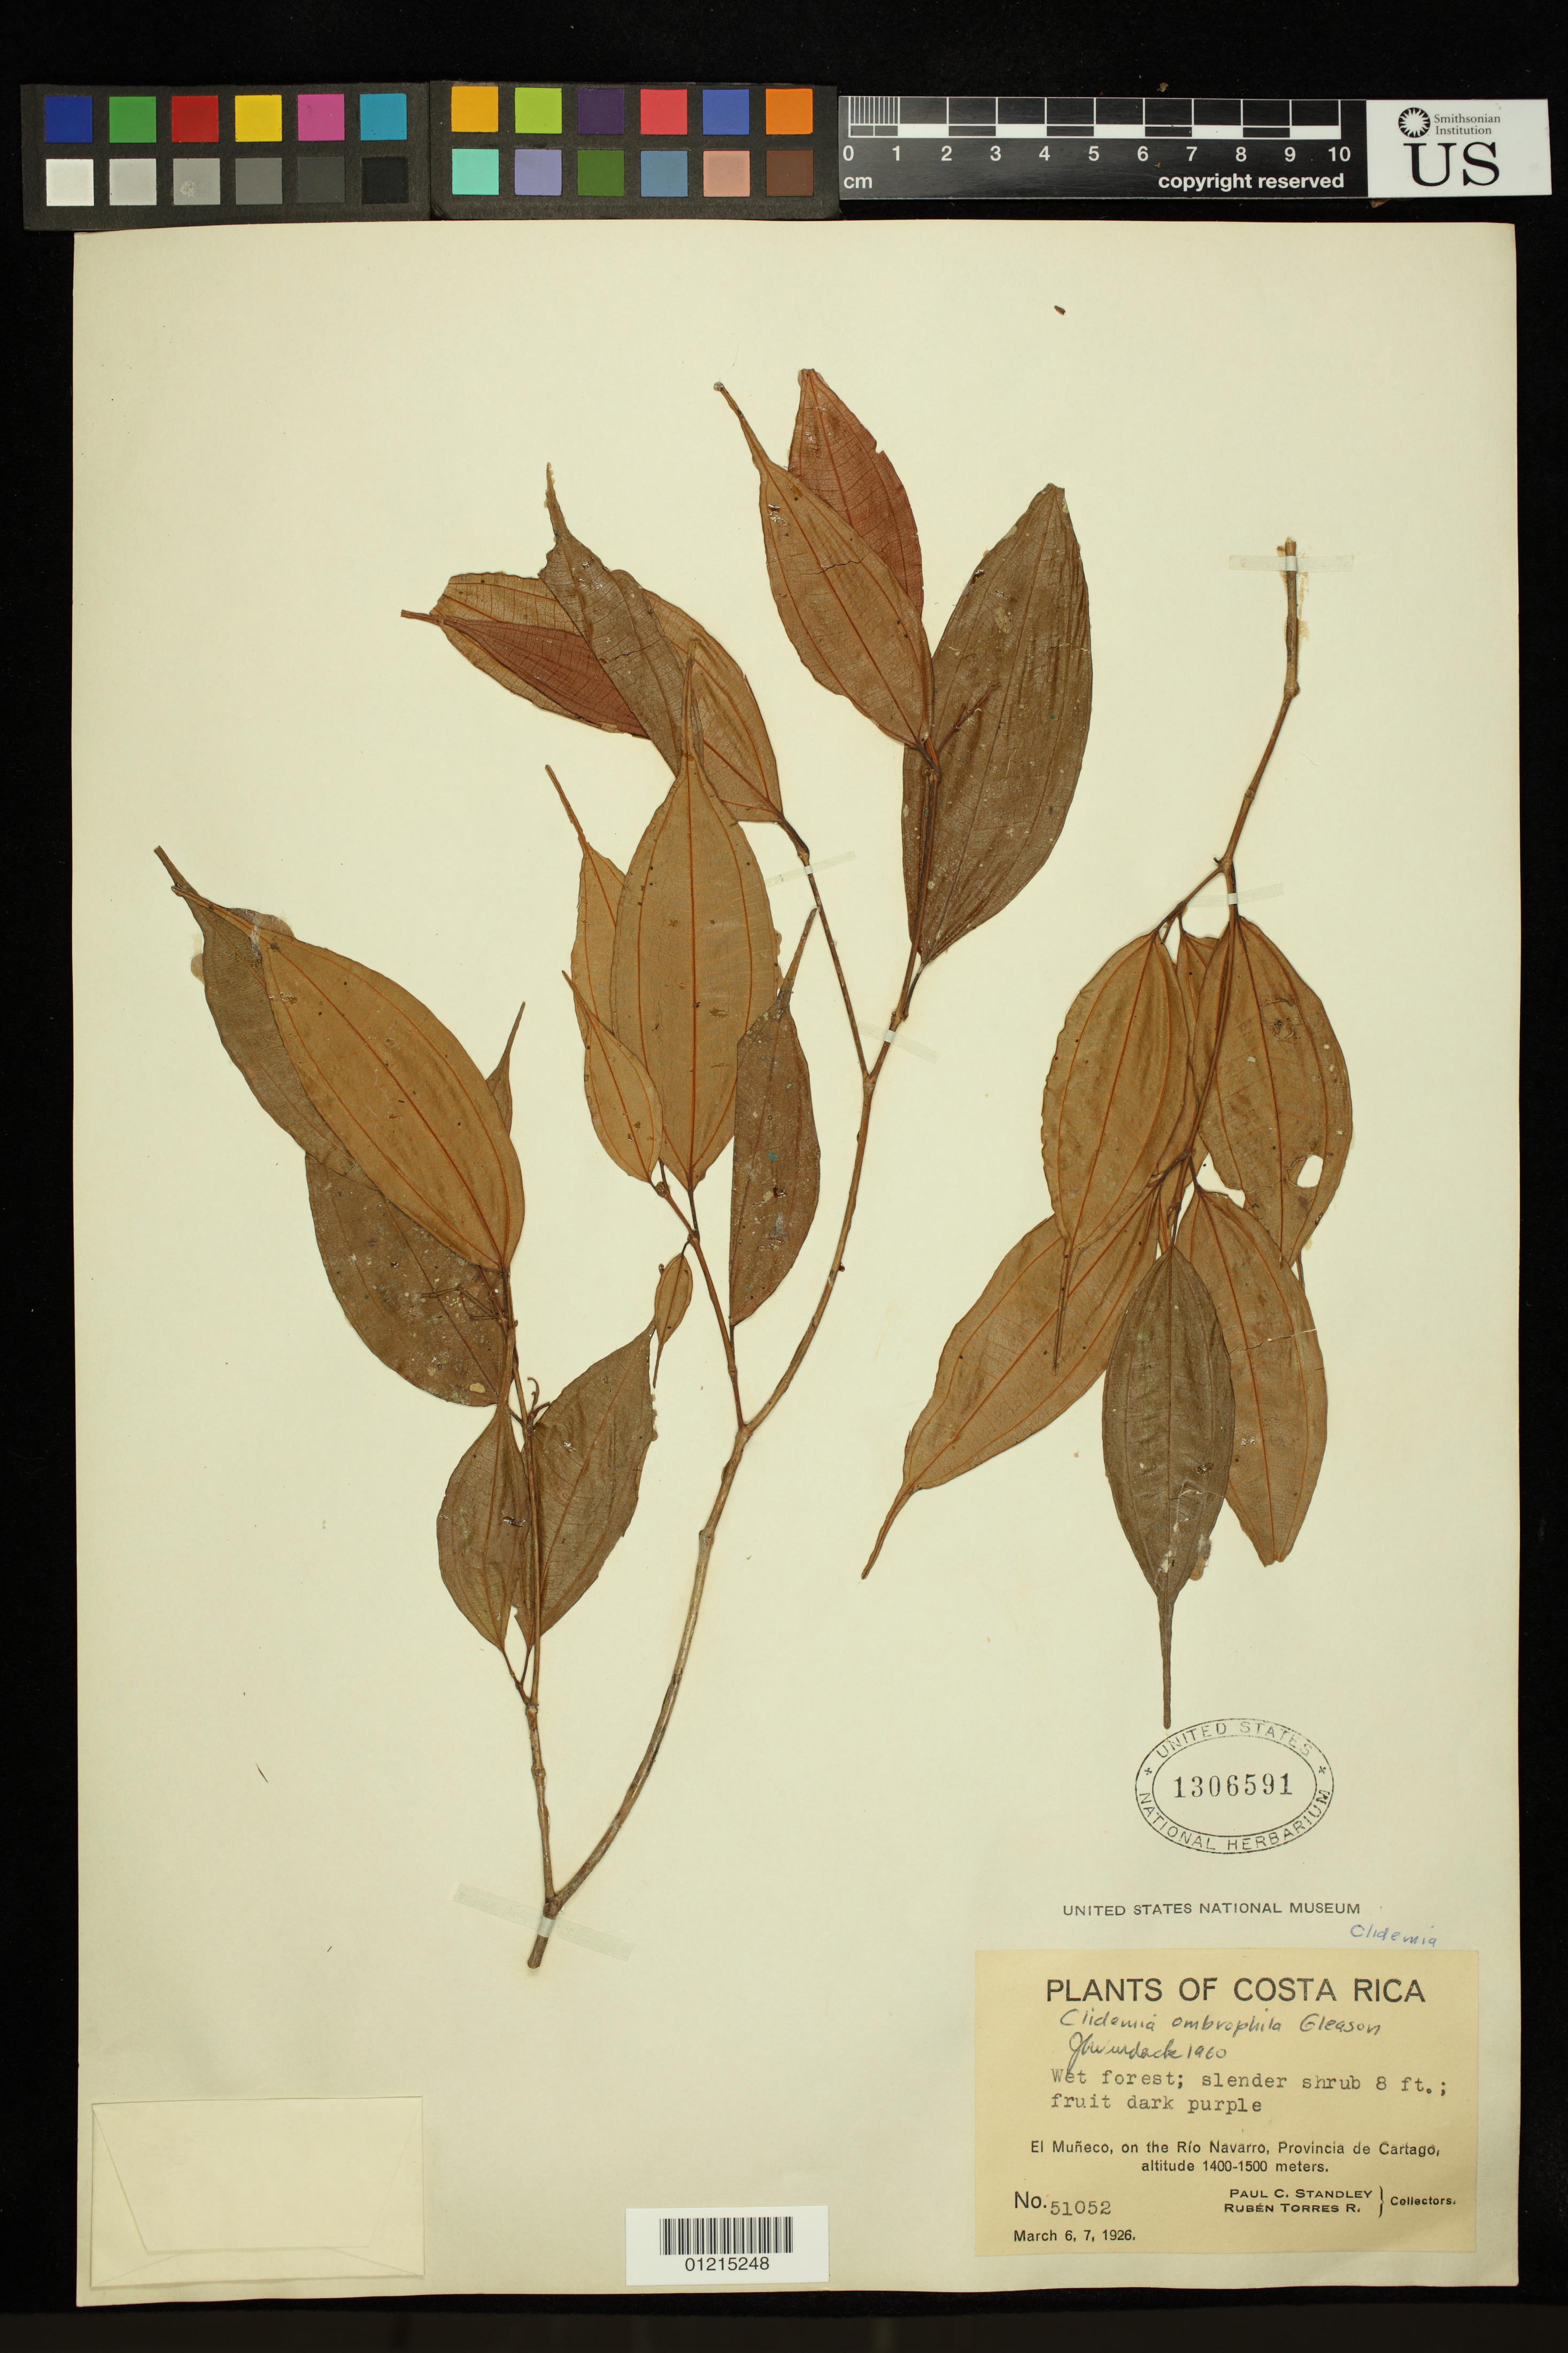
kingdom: Plantae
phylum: Tracheophyta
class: Magnoliopsida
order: Myrtales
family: Melastomataceae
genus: Clidemia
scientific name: Clidemia ombrophila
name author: Gleason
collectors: P. C. Standley & R. Torres Rojas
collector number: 51052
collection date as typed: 06 Mar 1926 and 07 Mar 1926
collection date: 1926-03-06,1926-03-07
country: Costa Rica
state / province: Cartago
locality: El Muneco, on Rio Navarro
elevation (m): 1400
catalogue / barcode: US 1306591